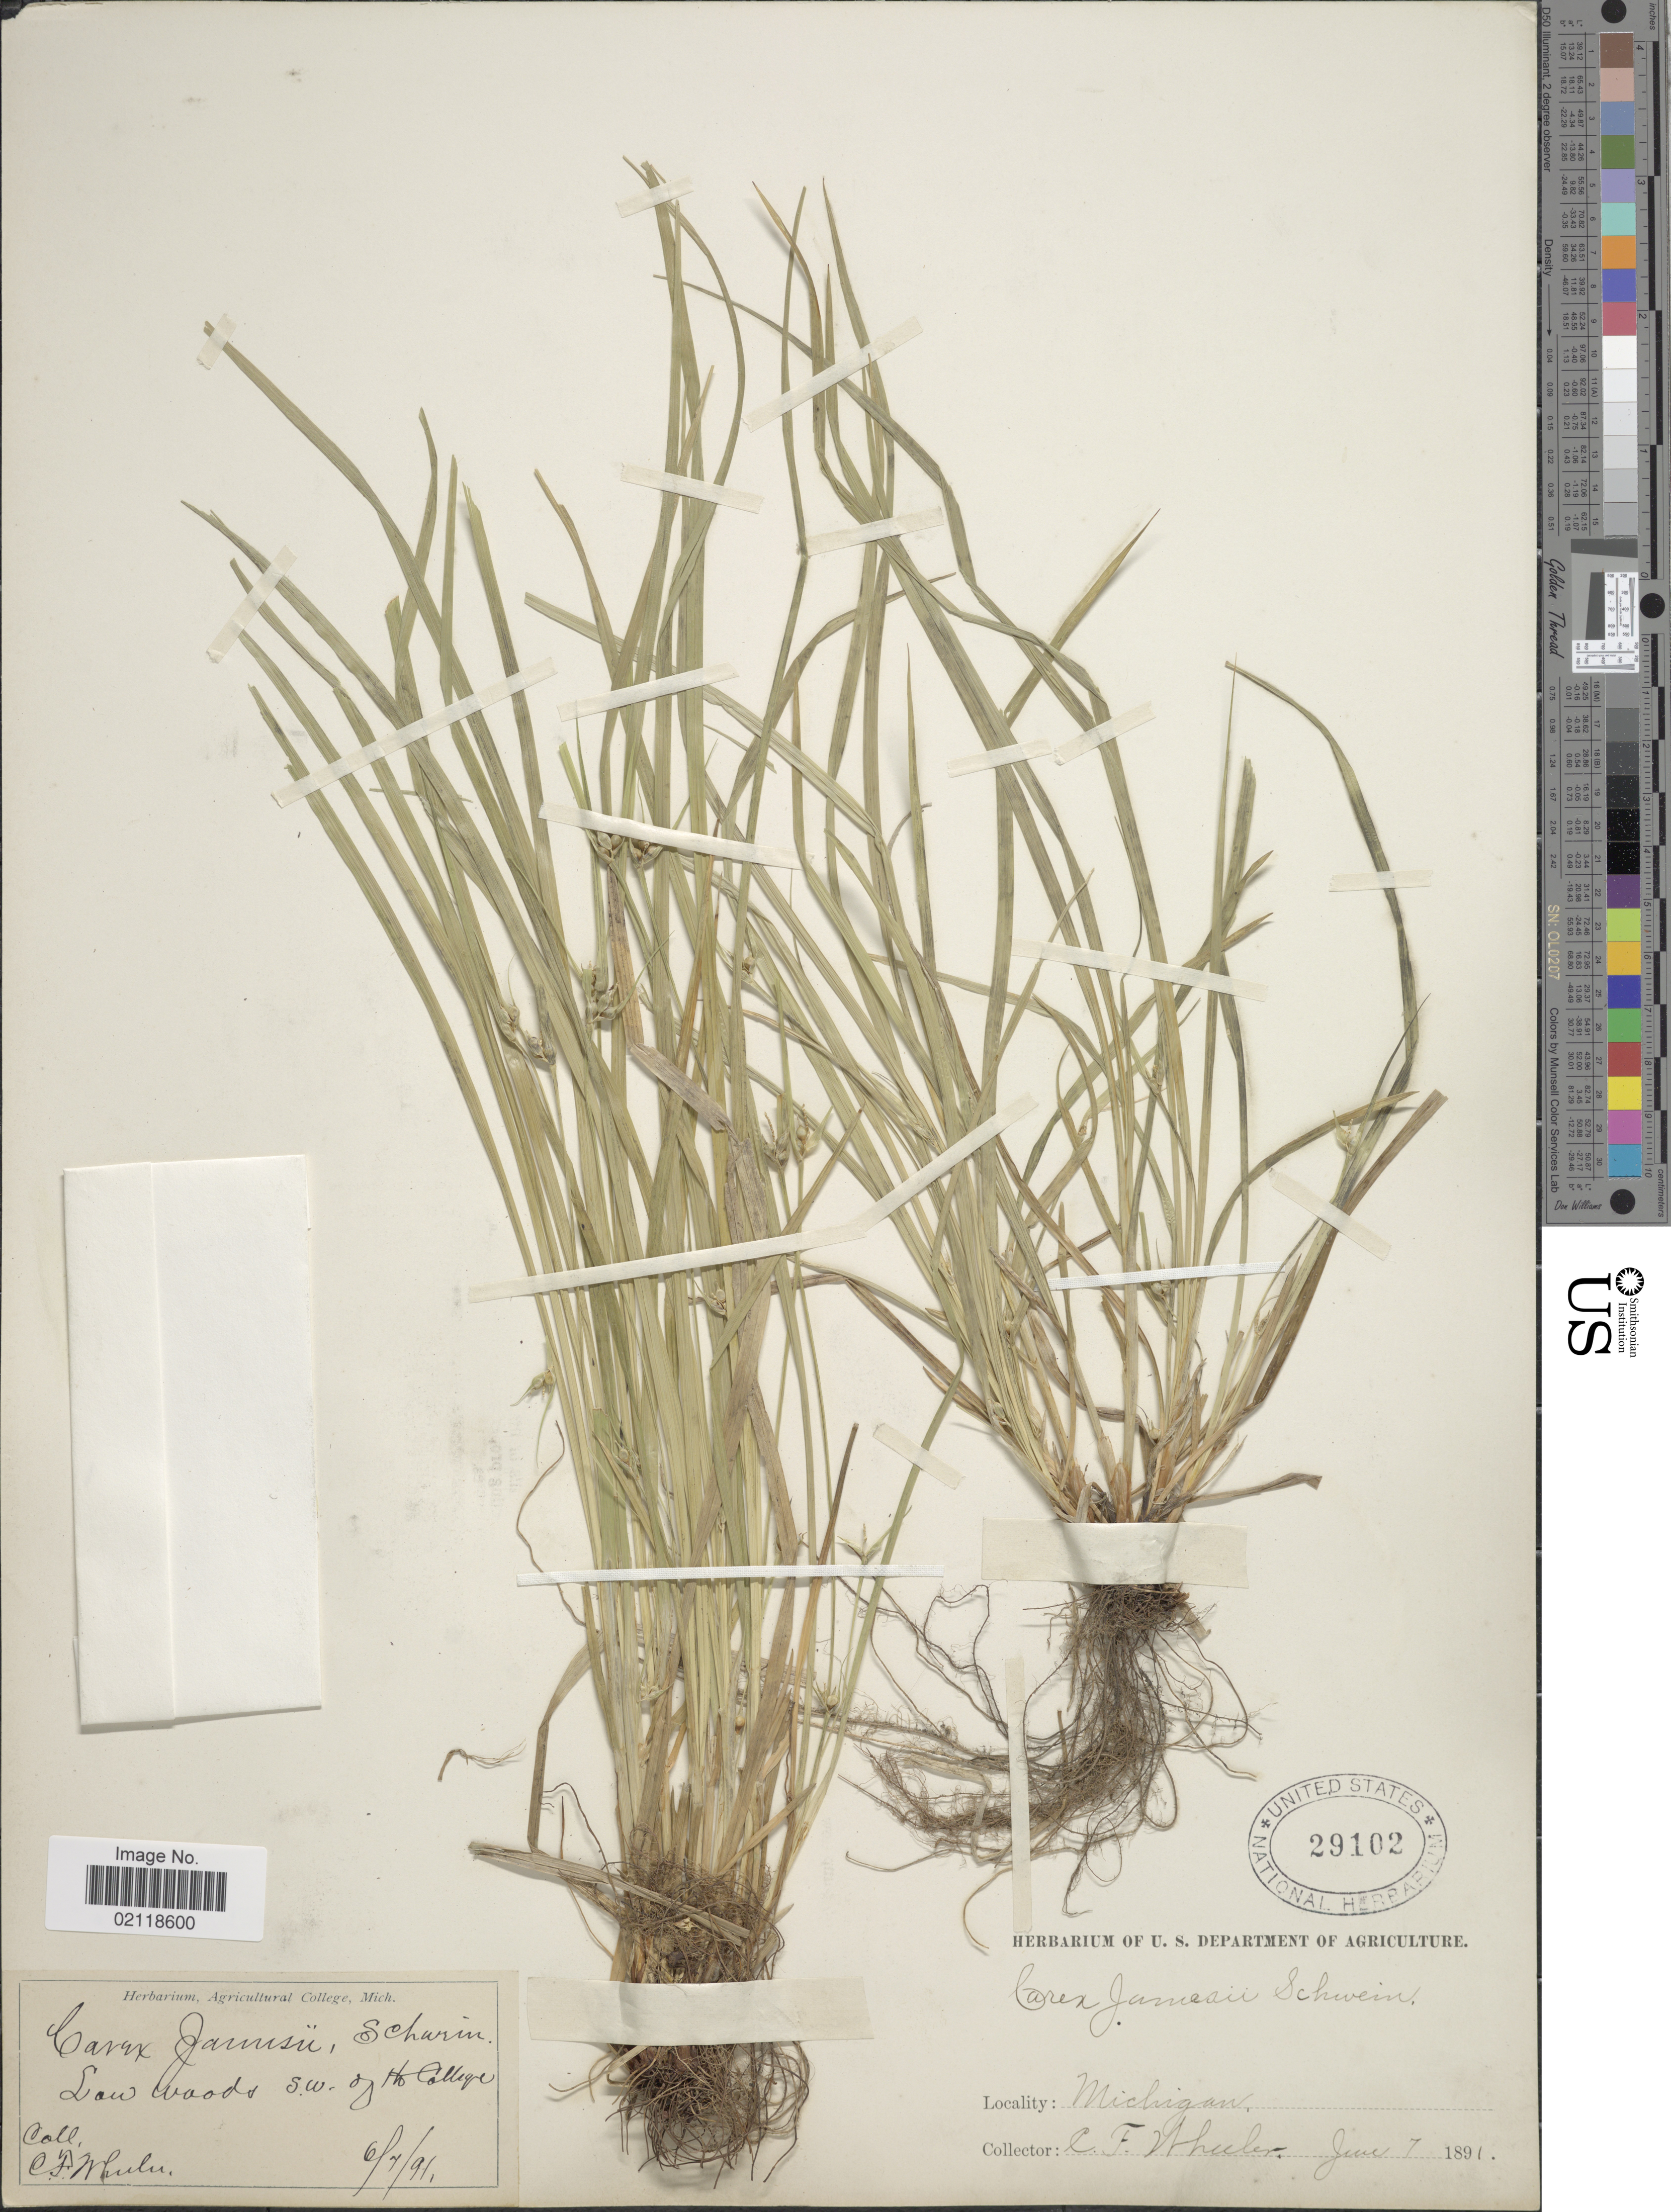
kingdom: Plantae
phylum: Tracheophyta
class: Liliopsida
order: Poales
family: Cyperaceae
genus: Carex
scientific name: Carex jamesii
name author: Schwein.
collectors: C. Wheeler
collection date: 1891-06-07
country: United States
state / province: Michigan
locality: Low woods s.w. of Ho College.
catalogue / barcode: US 29102